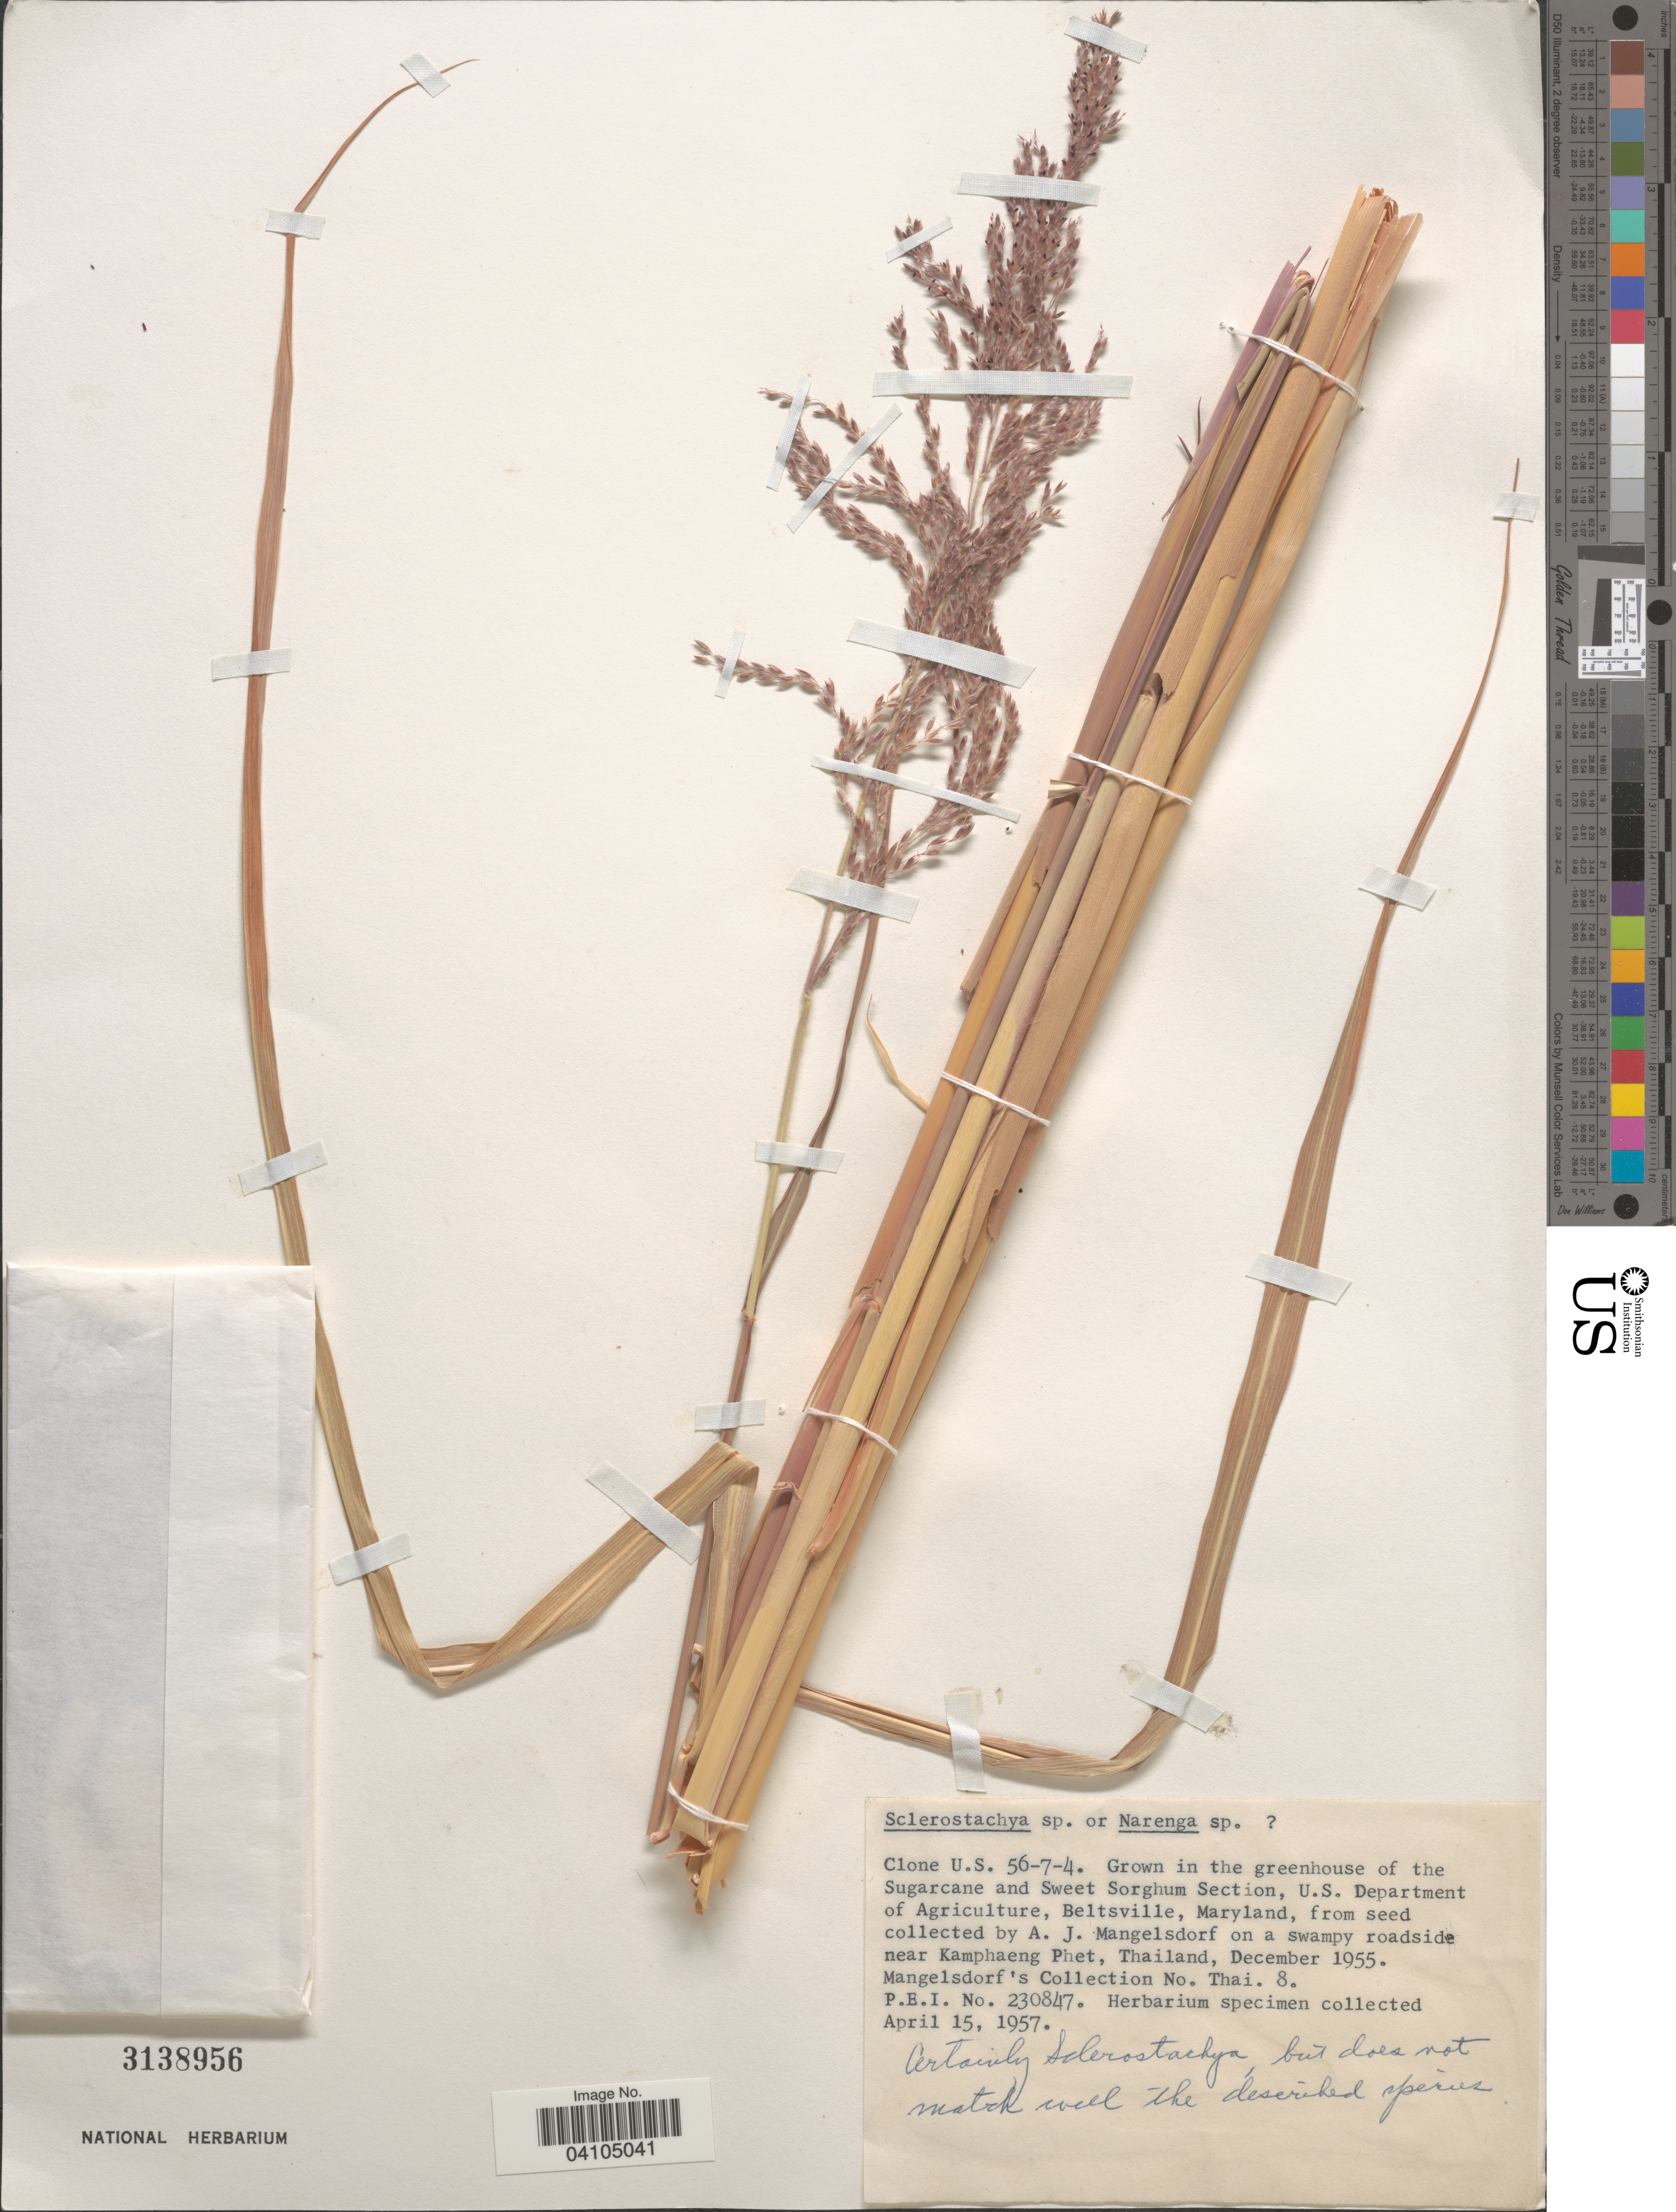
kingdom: Plantae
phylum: Tracheophyta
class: Liliopsida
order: Poales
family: Poaceae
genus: Sclerostachya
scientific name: Sclerostachya sp.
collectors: A. Mangelsdorf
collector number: Thai 8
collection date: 1955-12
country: United States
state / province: Maryland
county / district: Prince George's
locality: Grown in the greenhouse of the Sugarcane and Sweet Sorghum Section, U.S. Department of Agriculture, Beltsville. On a swampy roadside near Kamphaeng Phet.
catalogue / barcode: US 3138956